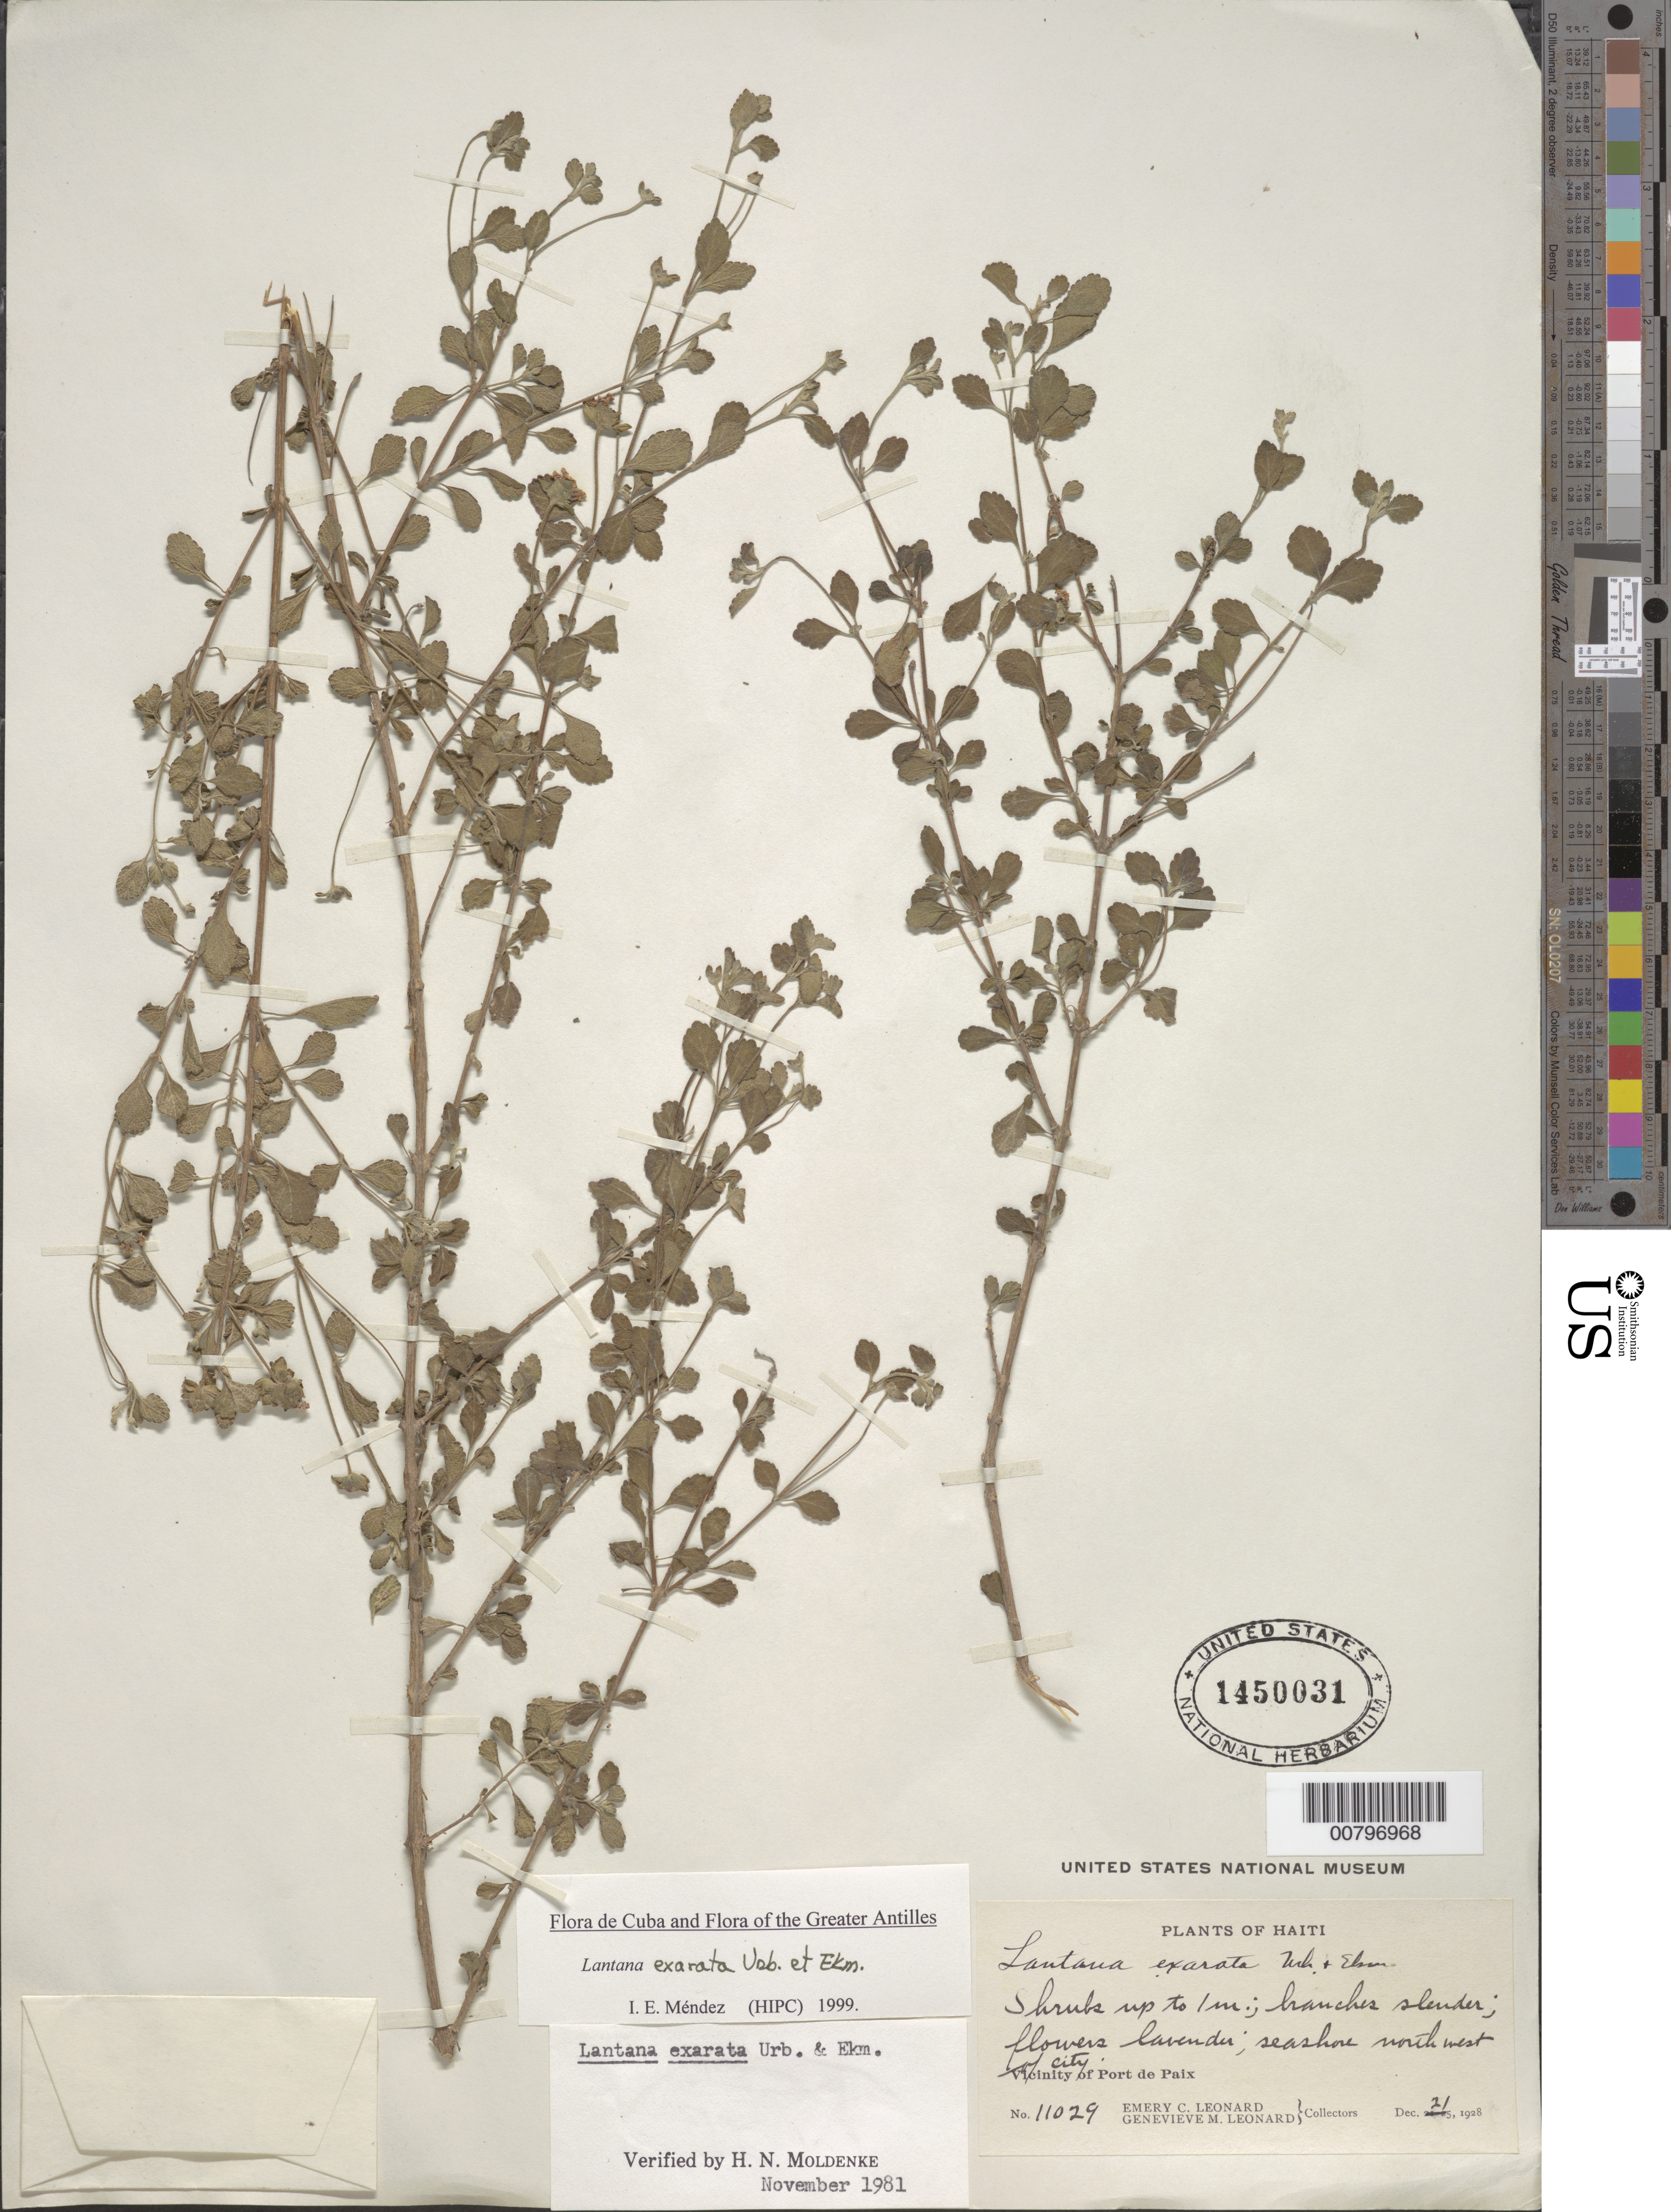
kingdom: Plantae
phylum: Tracheophyta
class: Magnoliopsida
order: Lamiales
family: Verbenaceae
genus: Lantana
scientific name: Lantana exarata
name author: Urb. & Ekman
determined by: Méndez, Isidro E., (HIPC)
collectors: E. C. Leonard & G. M. Leonard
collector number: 11029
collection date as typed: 21 Dec 1928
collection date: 1928-12-21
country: Haiti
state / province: Nord-Ouest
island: Hispaniola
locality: NW of Port de Paix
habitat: Seashore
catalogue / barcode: US 1450031